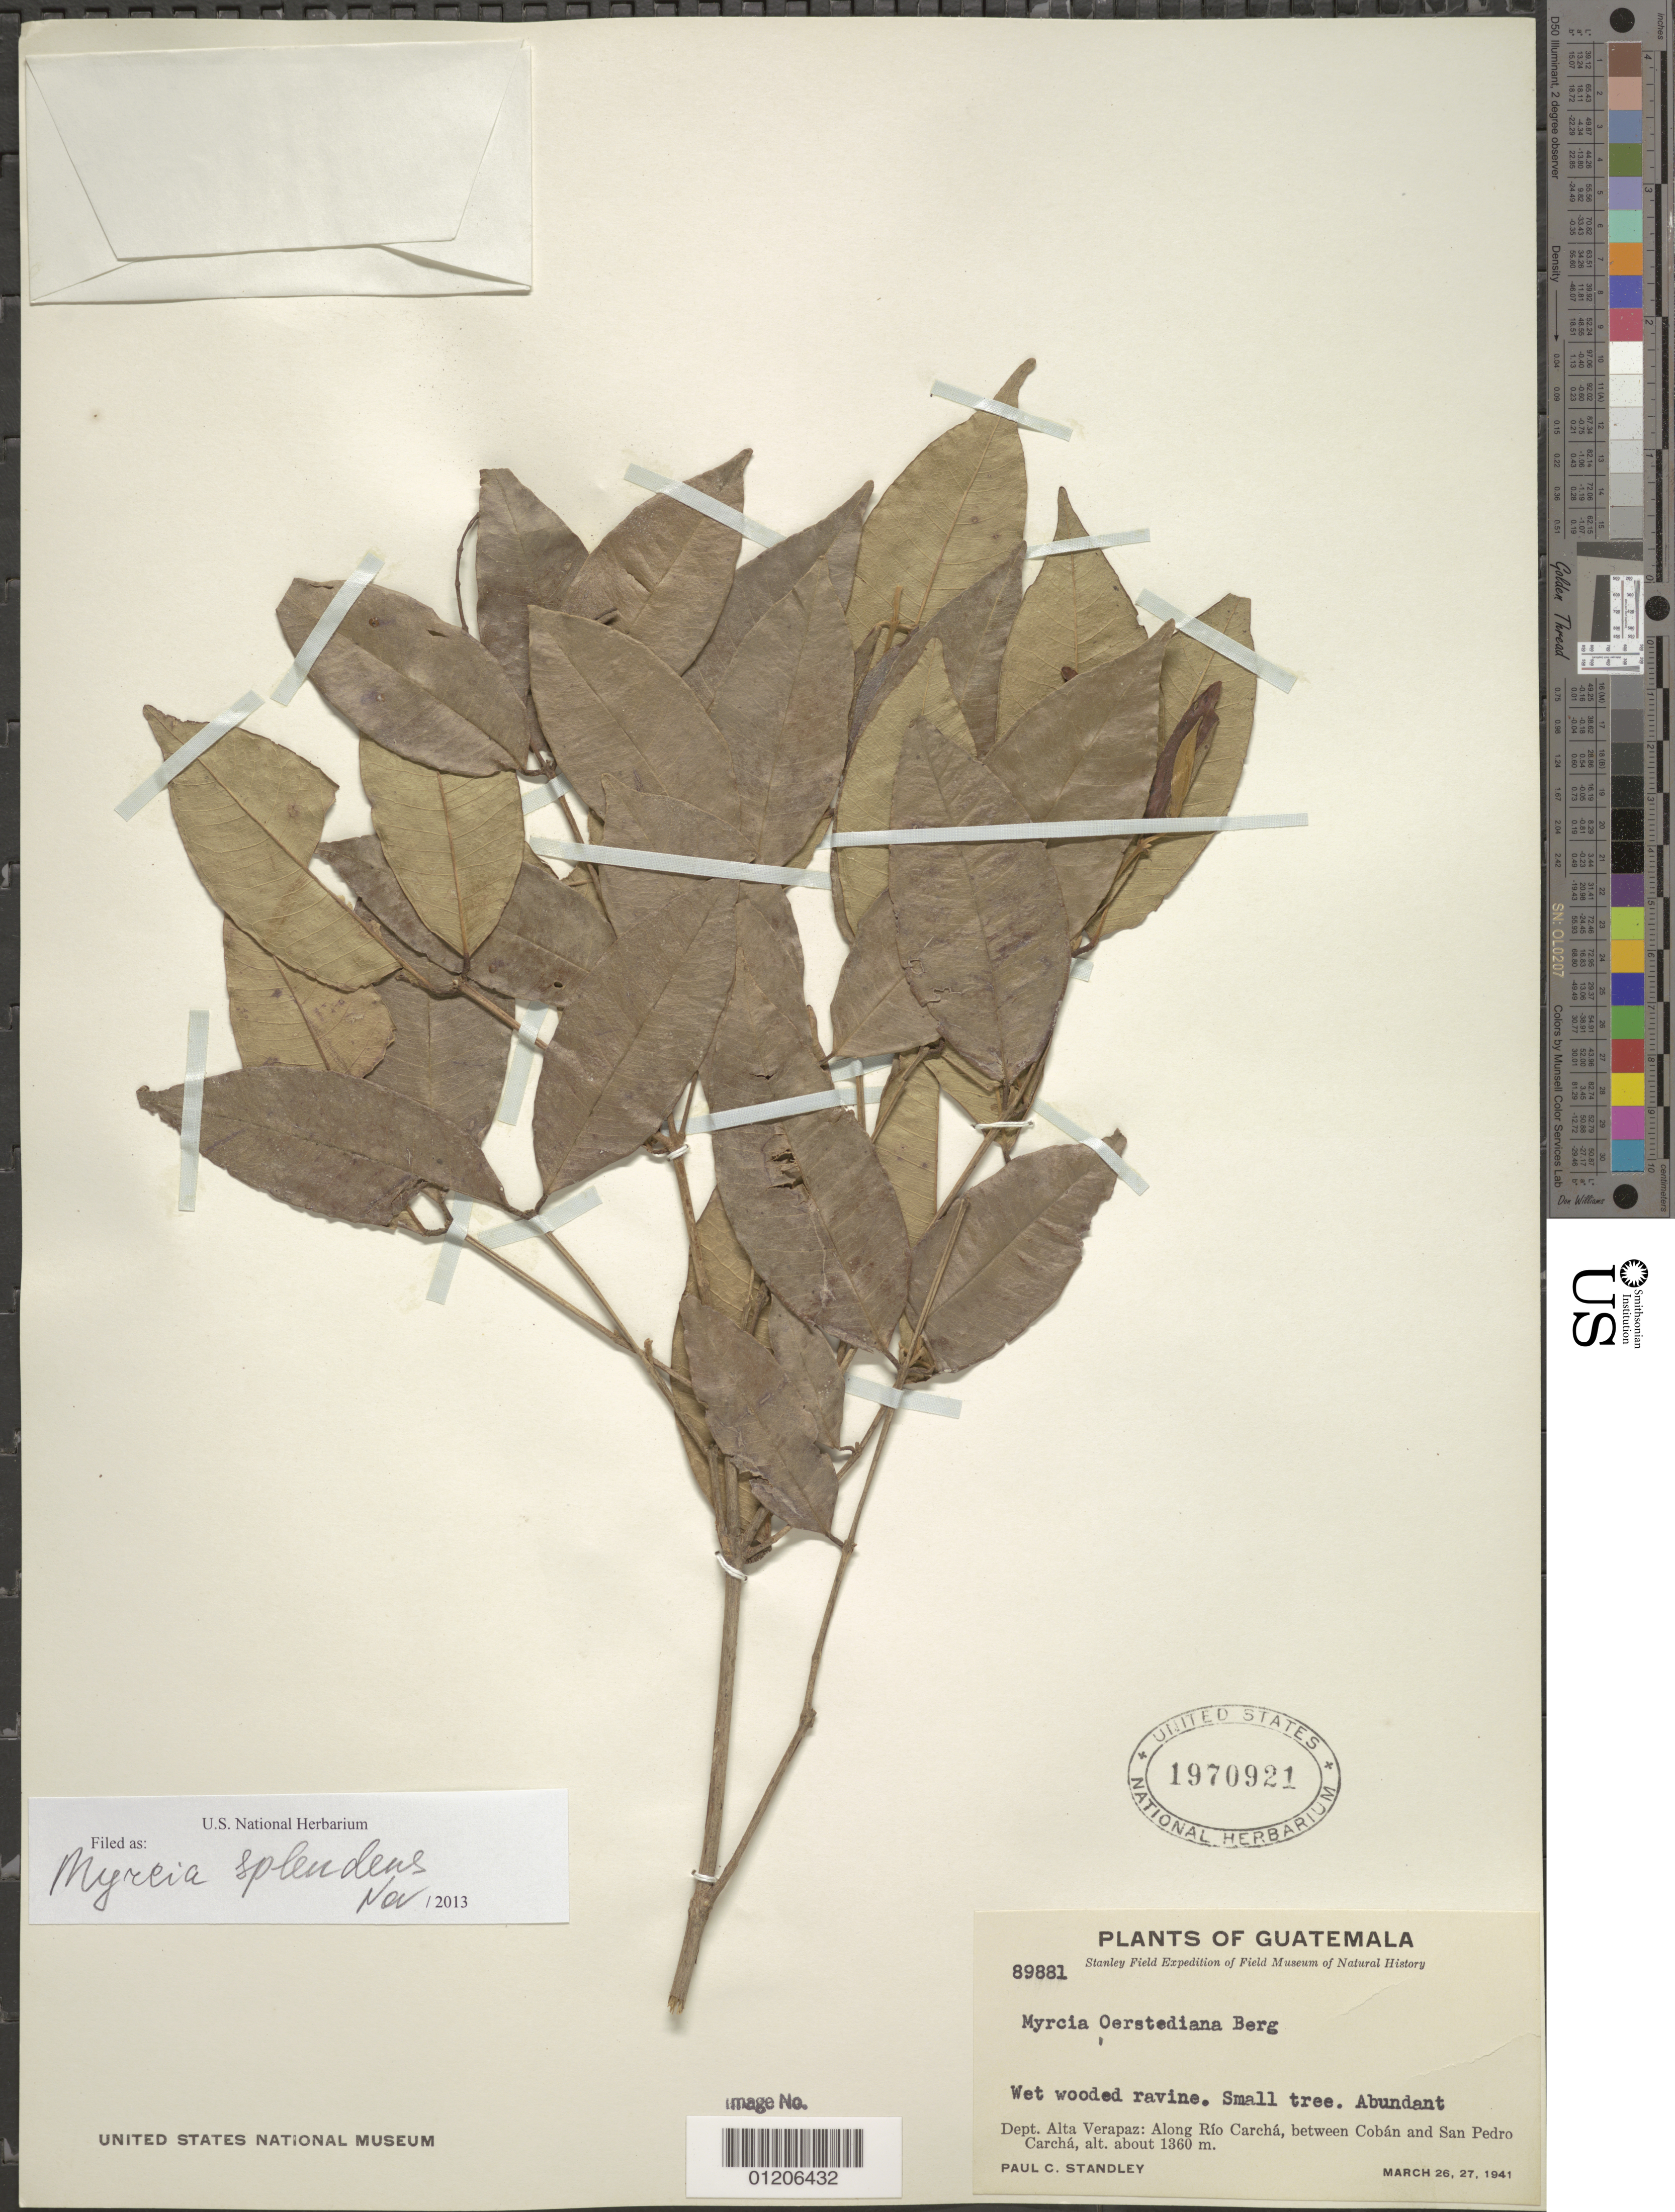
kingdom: Plantae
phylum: Tracheophyta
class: Magnoliopsida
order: Myrtales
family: Myrtaceae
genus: Myrcia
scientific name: Myrcia splendens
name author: (Sw.) DC.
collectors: P. C. Standley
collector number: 89881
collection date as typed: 26-27 Mar 1941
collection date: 1941-03-26,1941-03-27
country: Guatemala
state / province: Alta Verapaz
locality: Along Rio Carcha, between Coban and San Pedro Carcha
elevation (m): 1360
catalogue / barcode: US 1970921